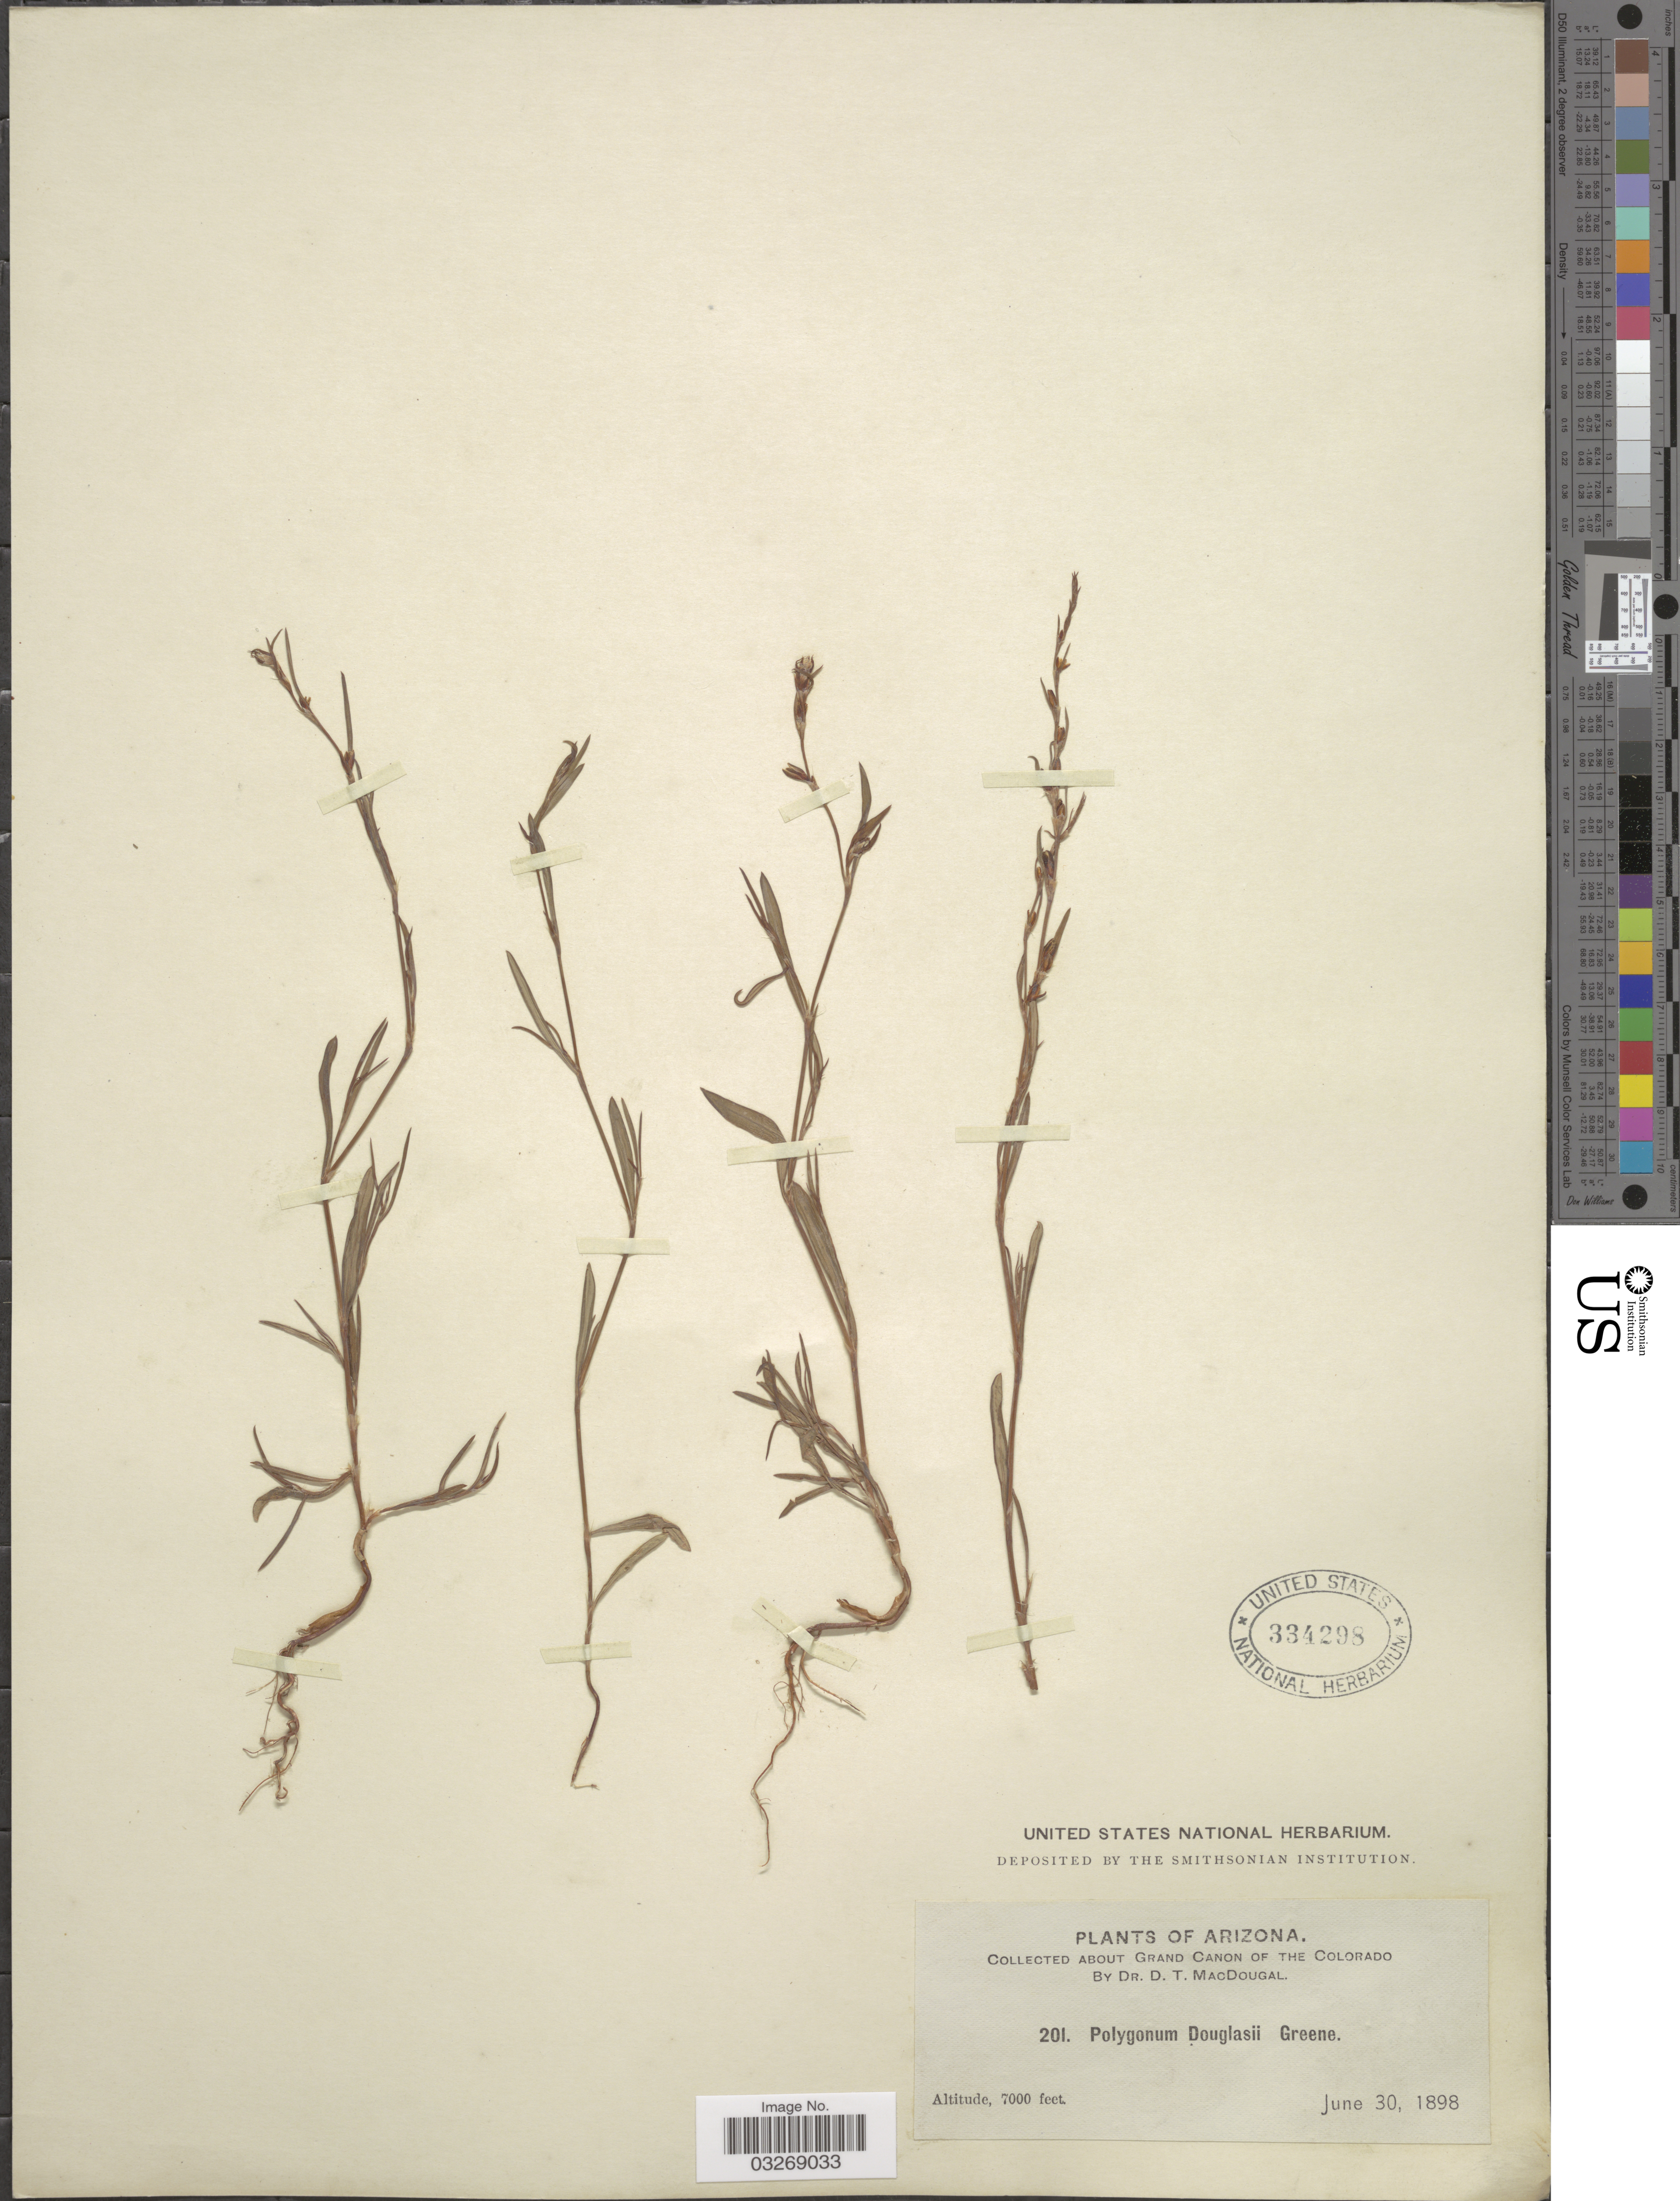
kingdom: Plantae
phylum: Tracheophyta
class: Magnoliopsida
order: Caryophyllales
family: Polygonaceae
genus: Polygonum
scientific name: Polygonum douglasii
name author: Greene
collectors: D. T. MacDougal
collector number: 201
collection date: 1898-06-30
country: United States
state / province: Arizona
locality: About Grand Canon of the Colorado.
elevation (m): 2134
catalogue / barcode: US 334298